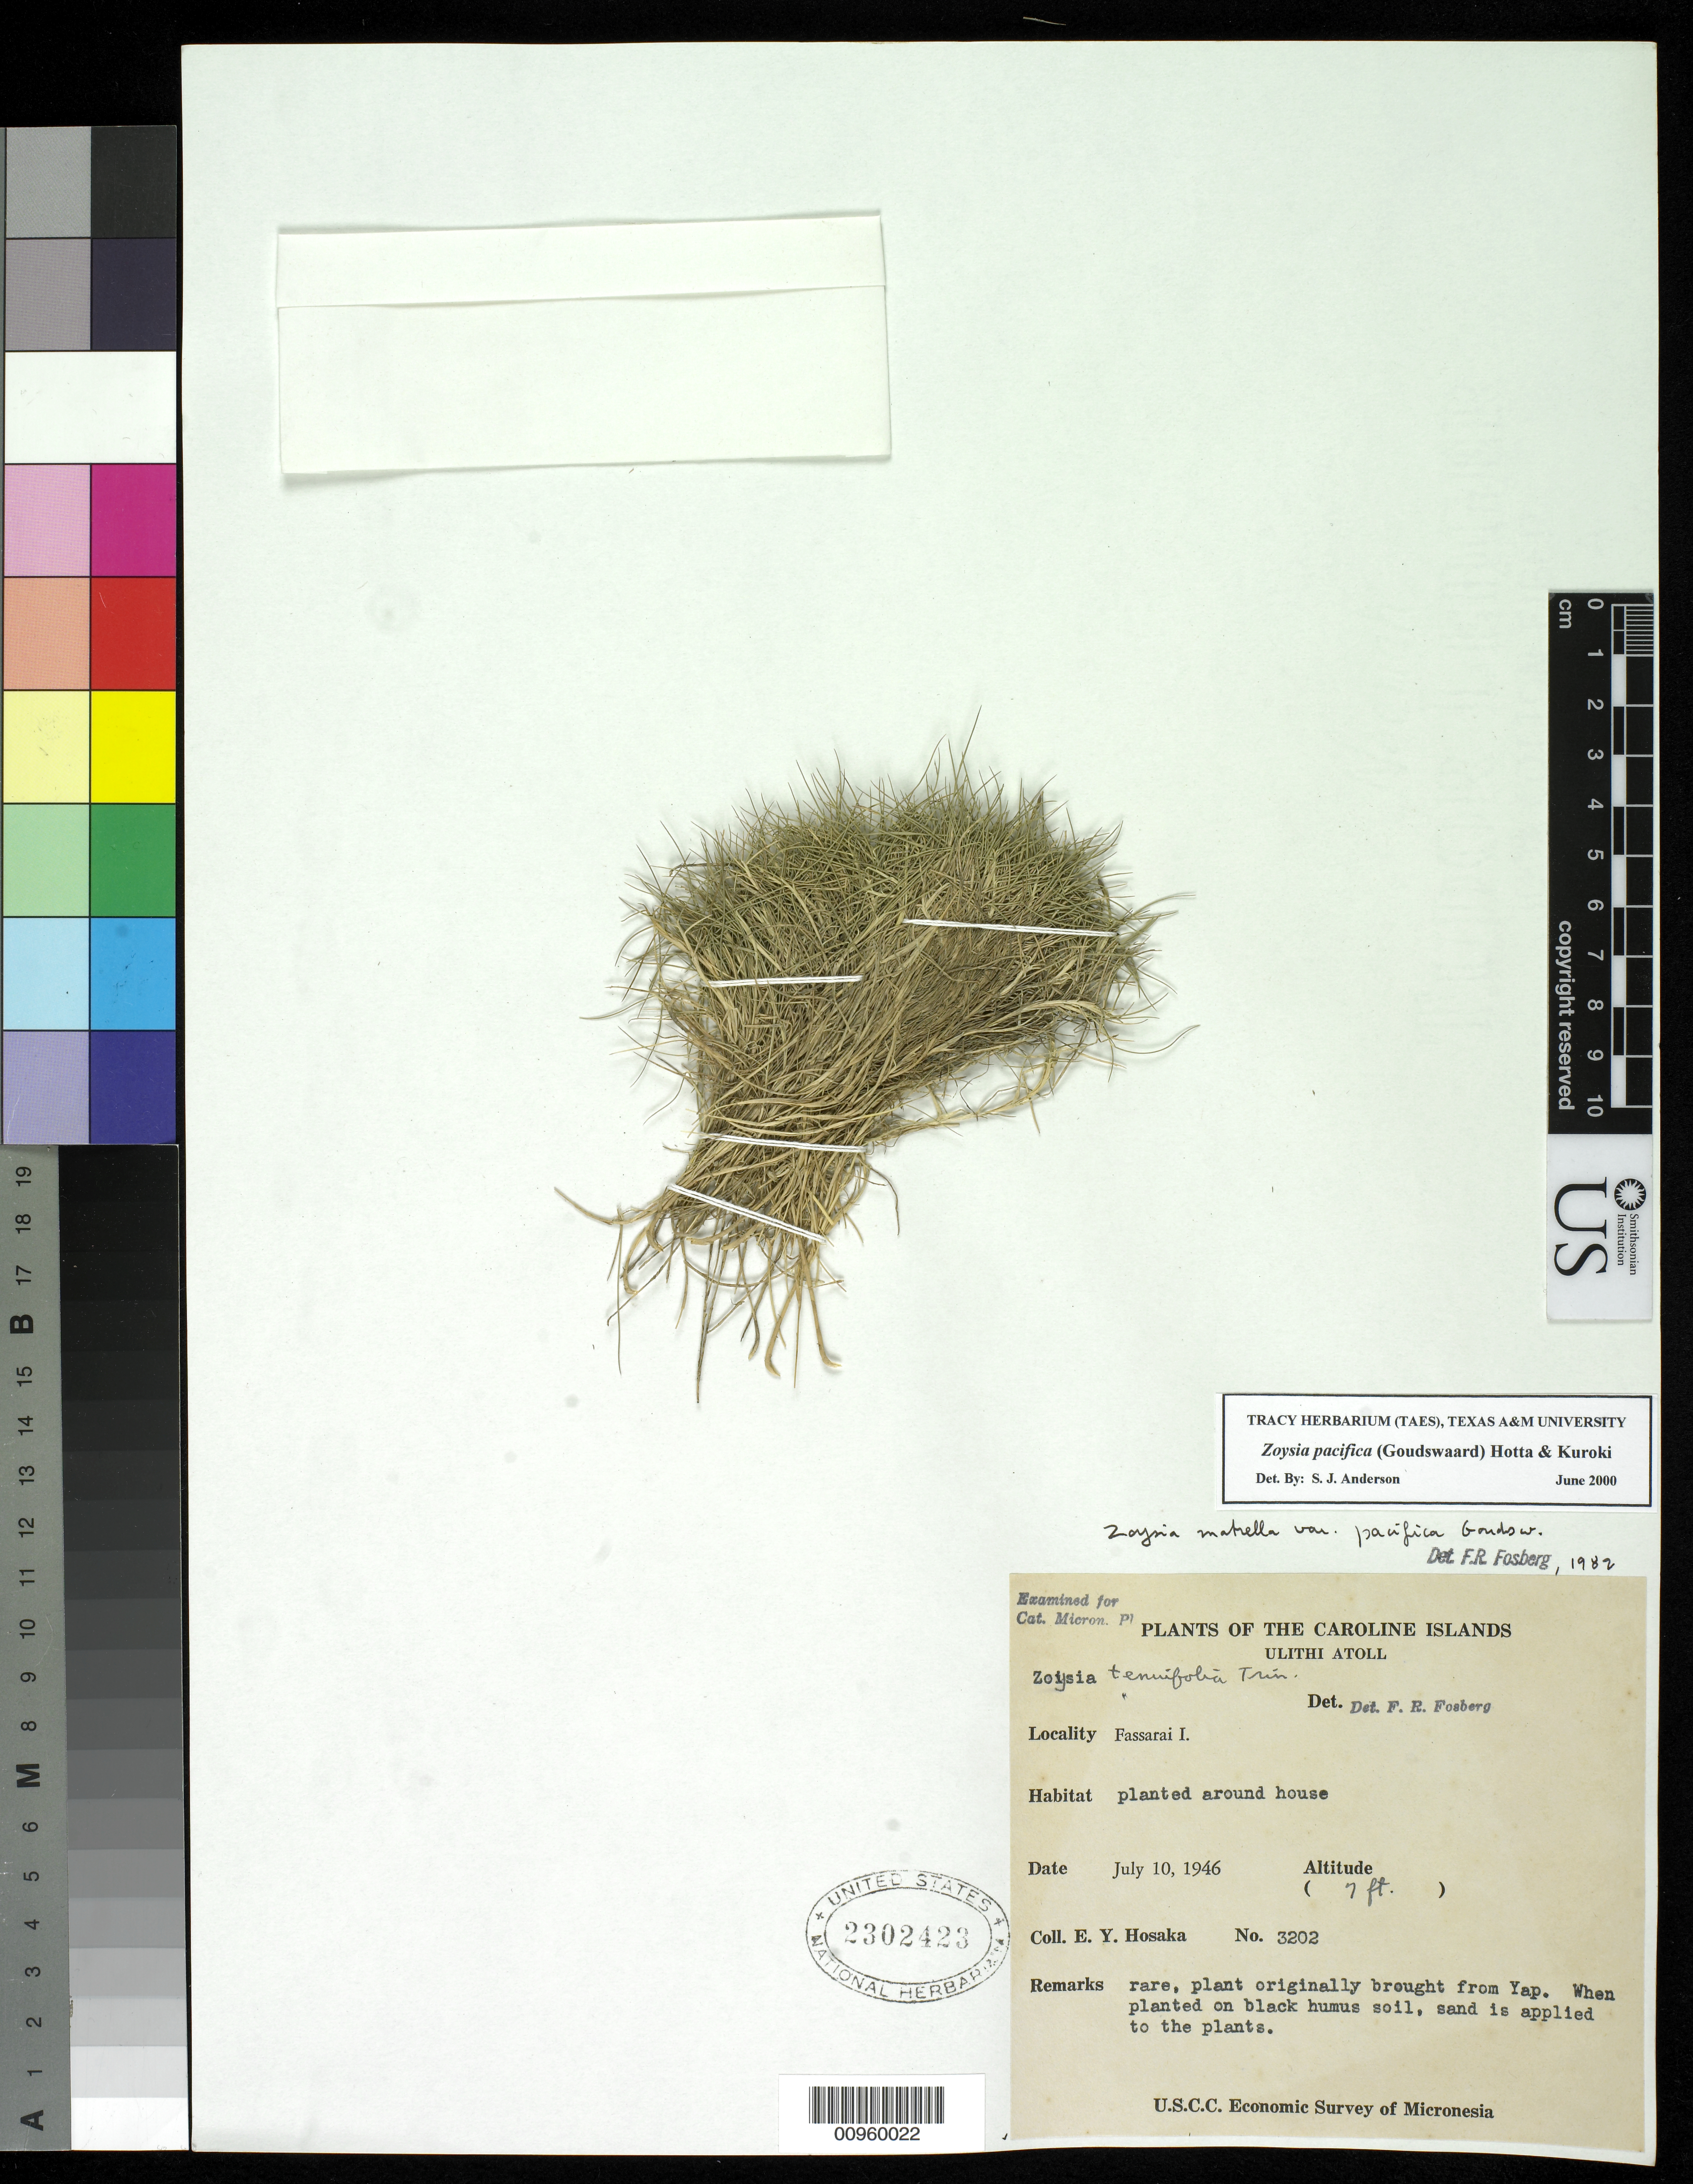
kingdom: Plantae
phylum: Tracheophyta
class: Liliopsida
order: Poales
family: Poaceae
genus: Zoysia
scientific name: Zoysia pacifica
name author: (Goudswaard) M. Hotta & Kuroki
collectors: E. Y. Hosaka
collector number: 3202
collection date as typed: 10 Jul 1946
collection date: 1946-07-10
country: Micronesia, Federated States of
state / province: Yap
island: Ulithi Atoll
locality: Fassarai I.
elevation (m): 2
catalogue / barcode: US 2302423